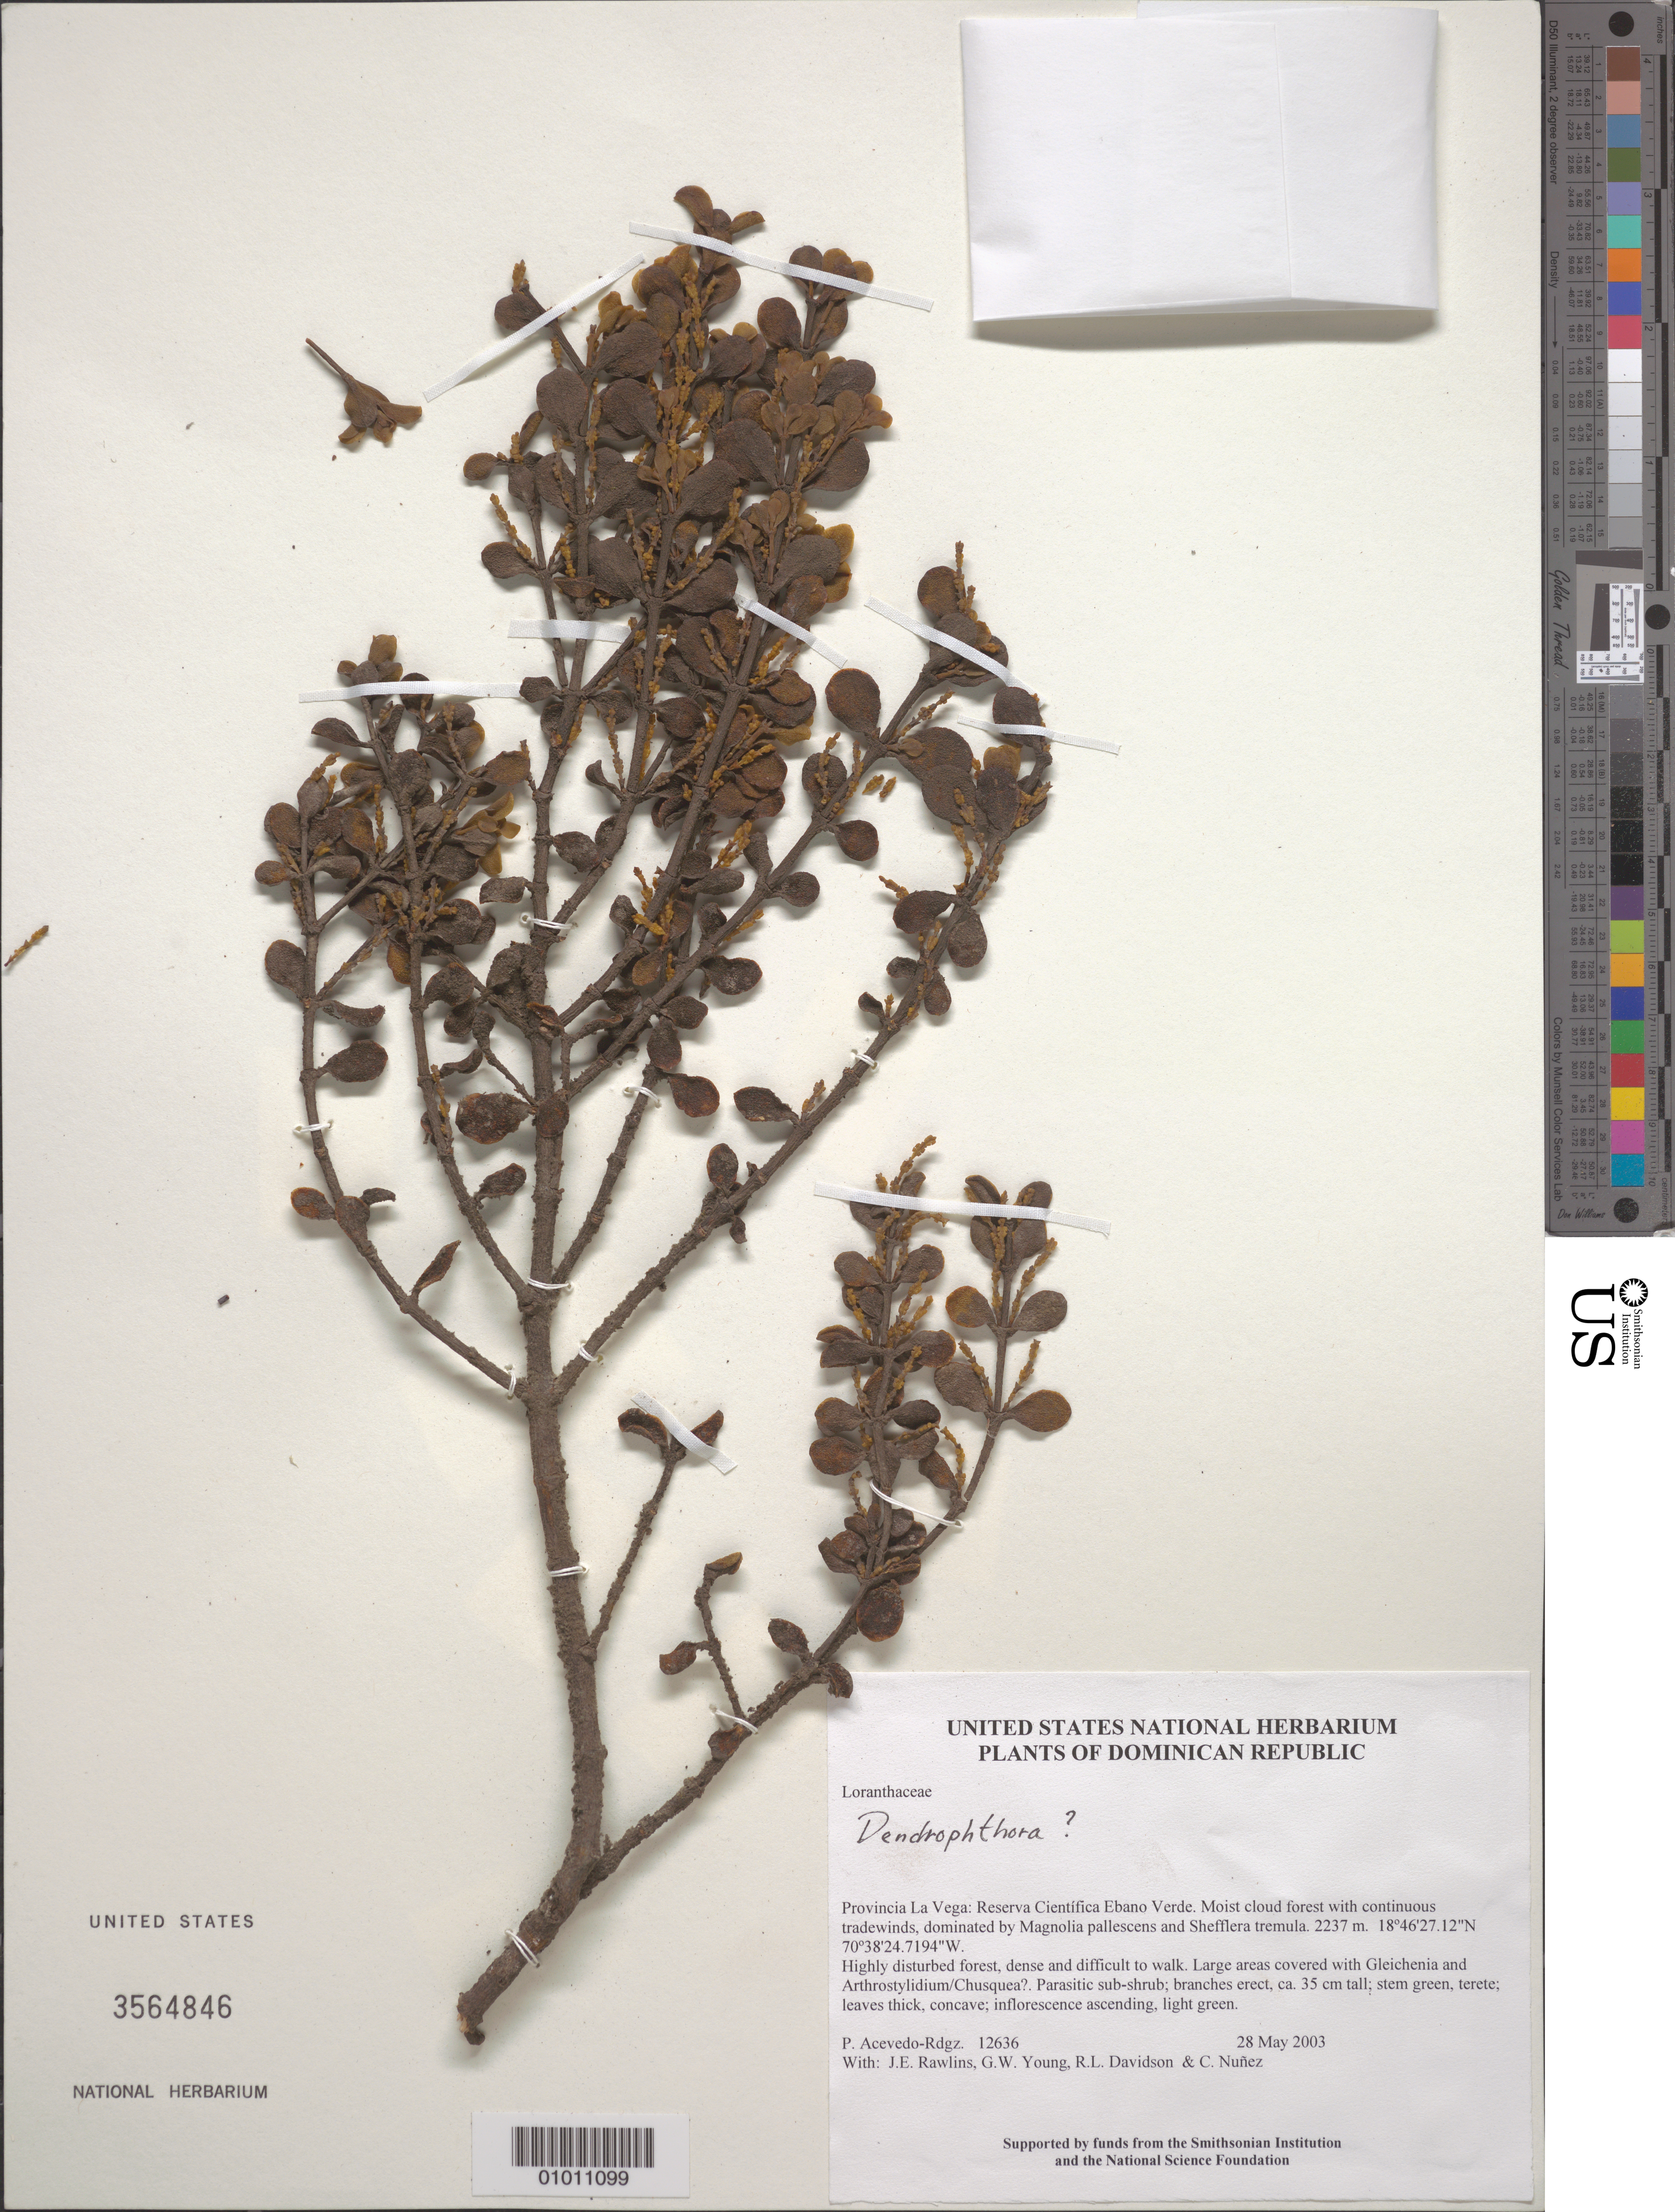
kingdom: Plantae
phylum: Tracheophyta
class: Magnoliopsida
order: Santalales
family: Viscaceae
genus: Dendrophthora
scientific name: Dendrophthora buxifolia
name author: (Lam.) Eichler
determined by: Caraballo-Ortiz, Marcos A., (MISS), University of Mississippi (UNITED STATES)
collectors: P. Acevedo-Rodr., J. Rawlins, G. Young, R. Davidson & C. Nunez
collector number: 12636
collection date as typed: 28 May 2003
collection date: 2003-05-28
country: Dominican Republic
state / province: La Vega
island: Hispaniola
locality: Provincia La Vega: Reserva Científica Ebano Verde. Moist cloud forest with continuous tradewinds, dominated by Magnolia pallescens and Shefflera tremula.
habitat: Highly disturbed forest, dense and difficult to walk. Large areas covered with Gleichenia and Arthrostylidium/Chusquea?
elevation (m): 2237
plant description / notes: US, NY, K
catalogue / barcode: US 3564846